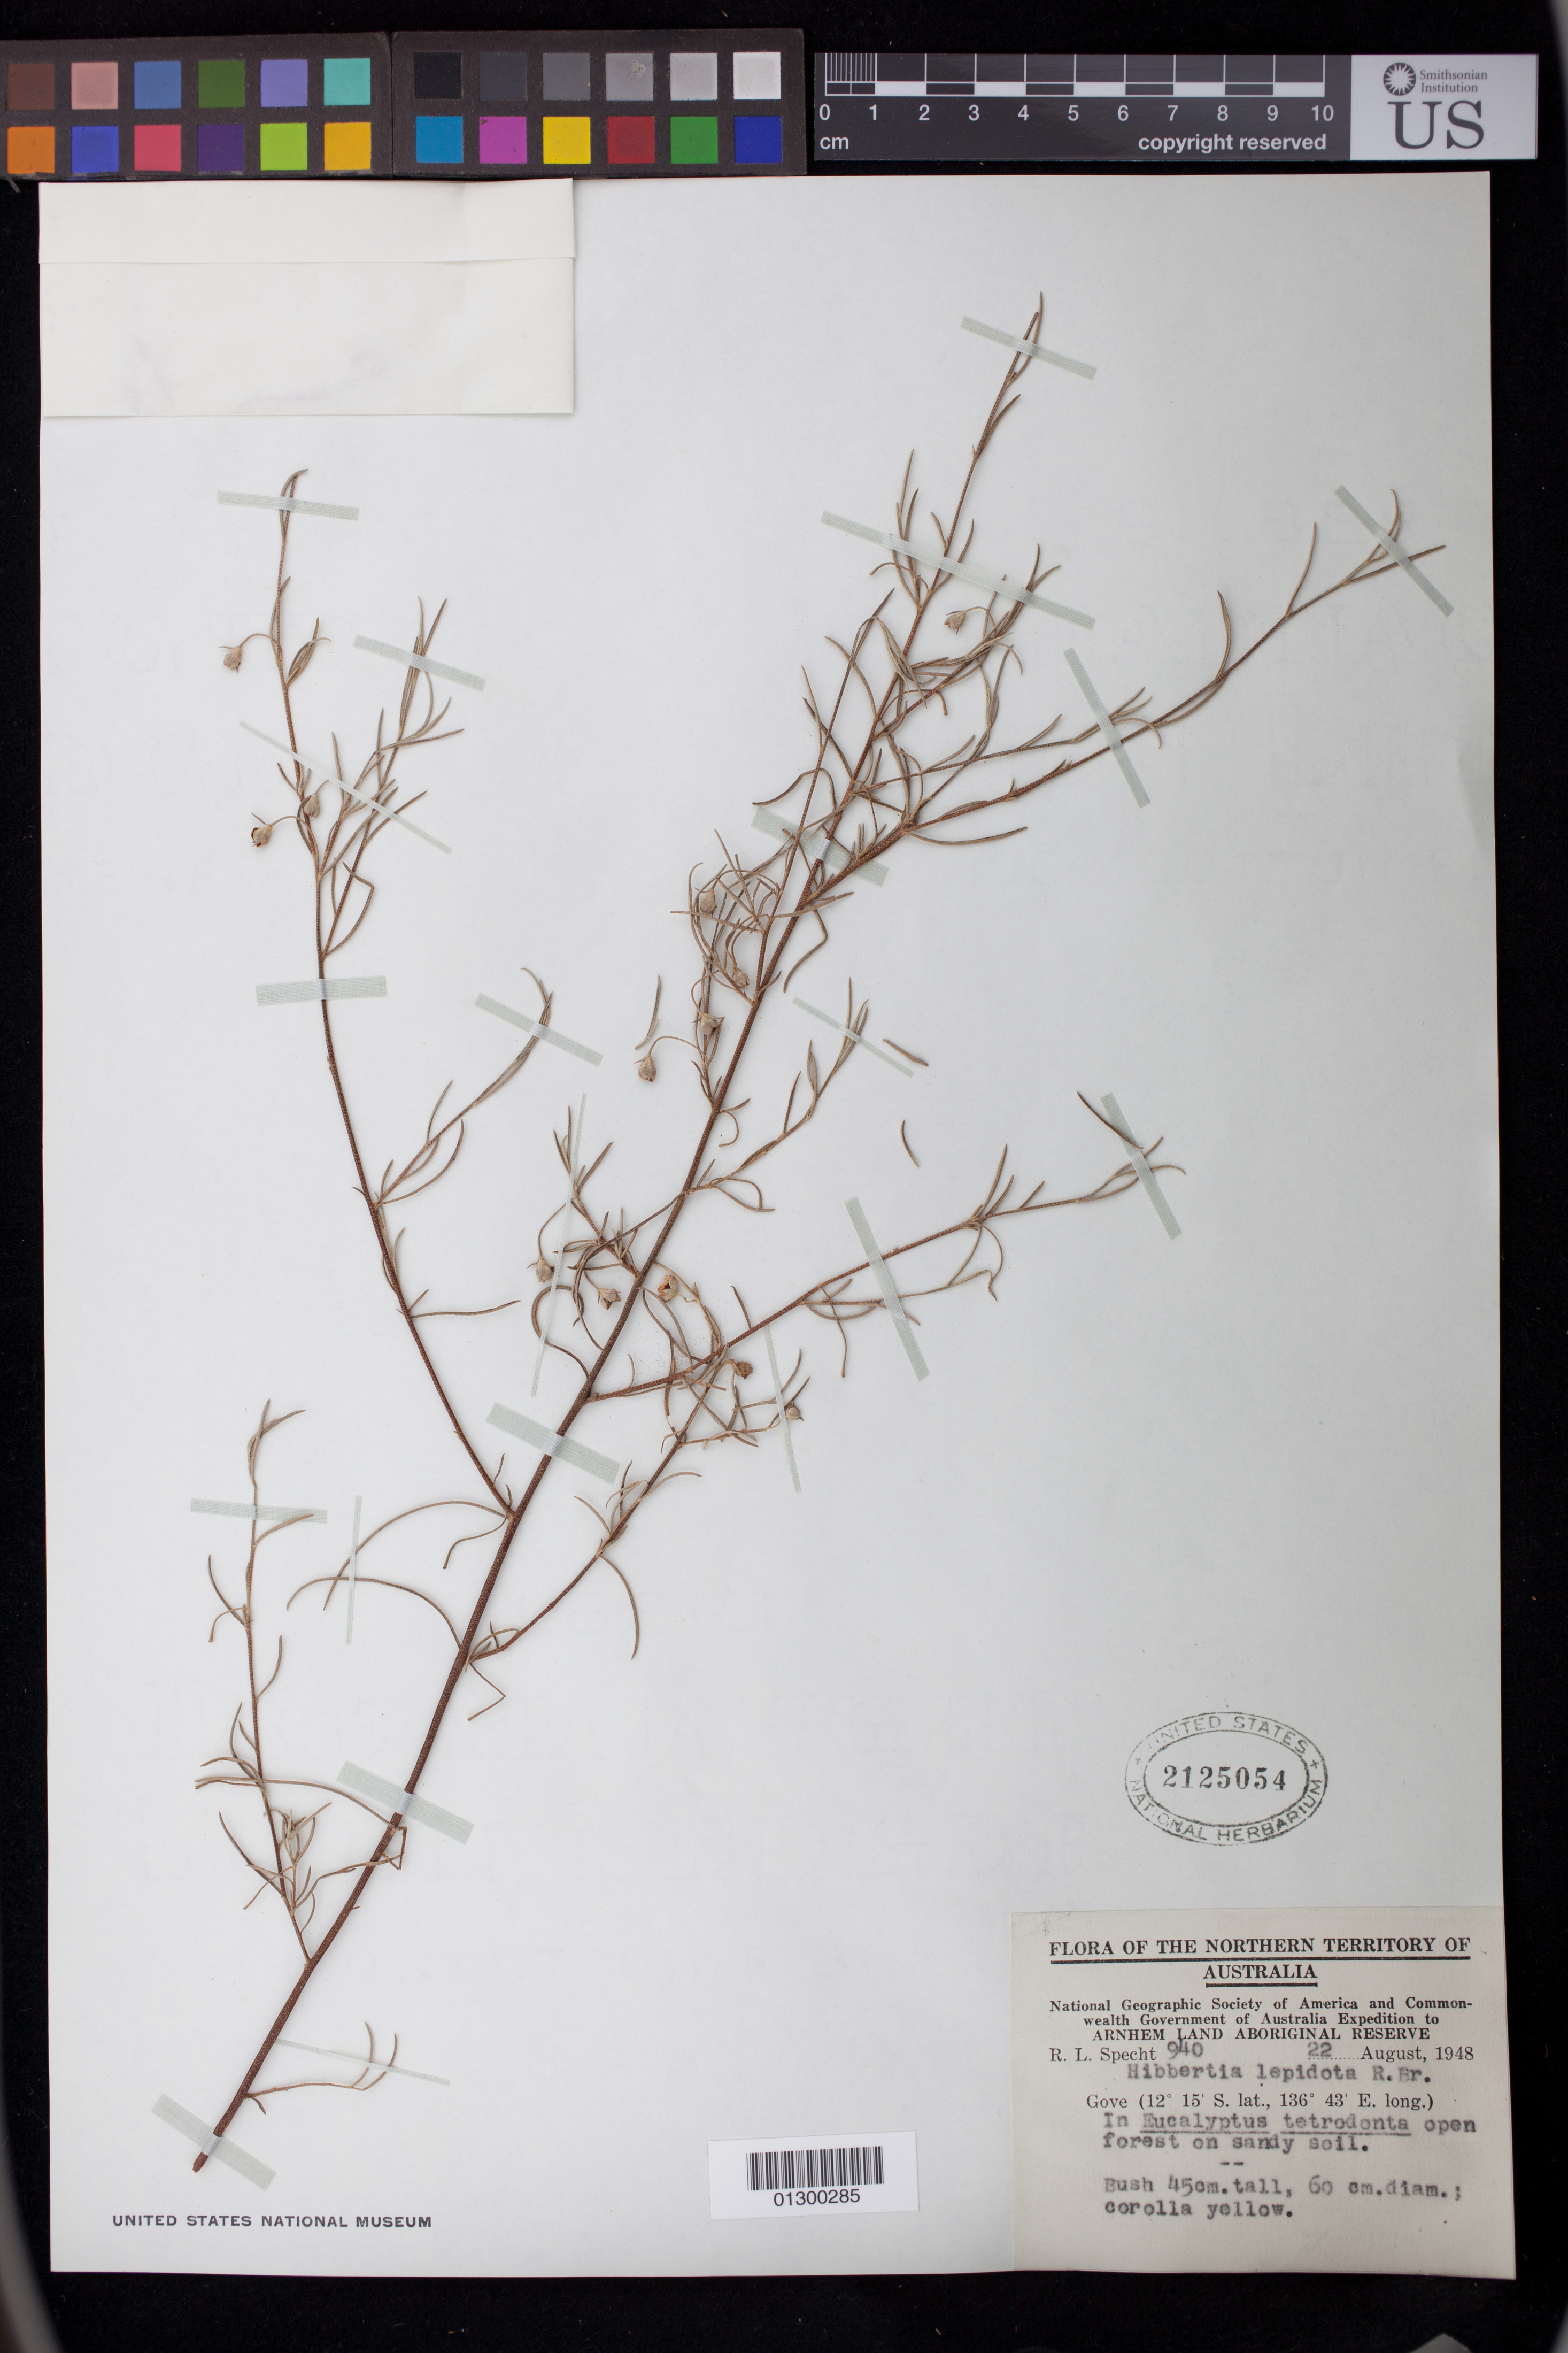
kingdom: Plantae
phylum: Tracheophyta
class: Magnoliopsida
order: Dilleniales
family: Dilleniaceae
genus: Hibbertia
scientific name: Hibbertia lepidota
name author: R. Br. ex DC.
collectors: R. L. Specht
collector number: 940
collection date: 1948-08-22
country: Australia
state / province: Northern Territory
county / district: East Arnhem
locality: Gove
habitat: In Eucalyptus tetrodonta open forest on sandy soil.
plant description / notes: Bush 45 cm. tall, 60 cm. diam.; corolla yellow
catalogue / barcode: US 2125054